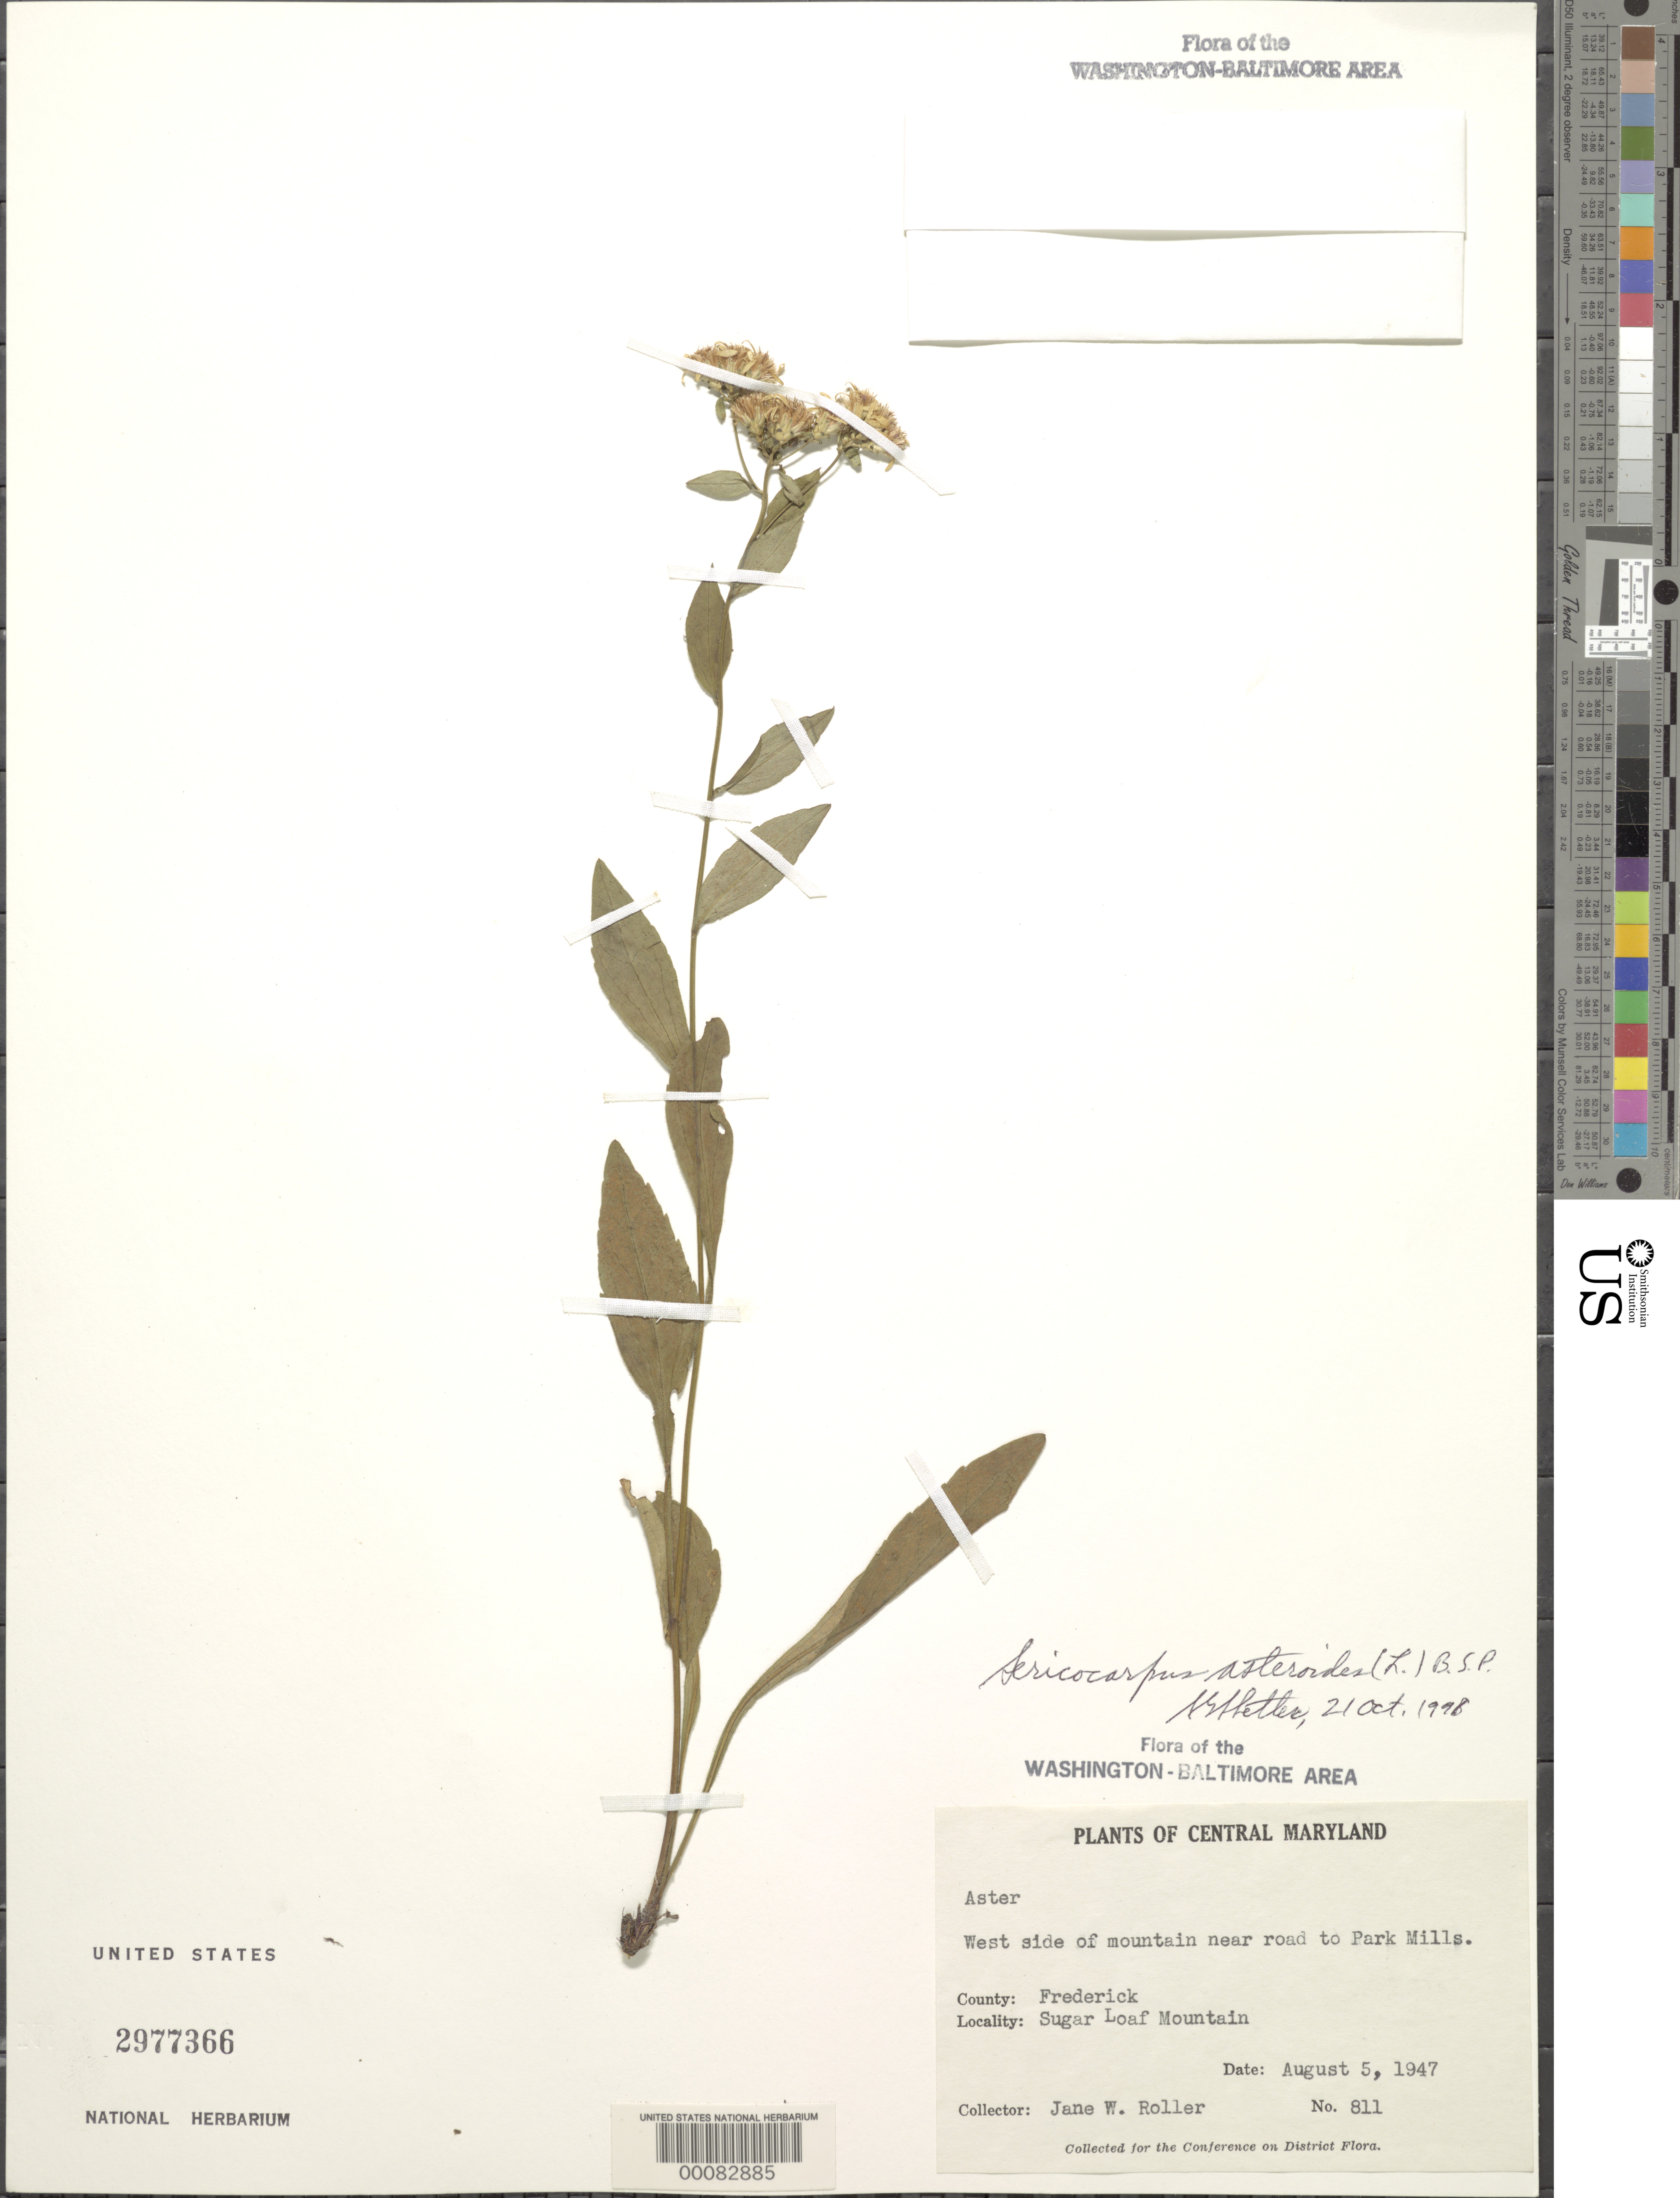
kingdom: Plantae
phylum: Tracheophyta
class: Magnoliopsida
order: Asterales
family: Asteraceae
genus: Sericocarpus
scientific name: Sericocarpus asteroides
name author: (L.) Britton, Stearns & Poggenb.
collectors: J. W. Roller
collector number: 811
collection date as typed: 05 Aug 1947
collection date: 1947-08-05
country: United States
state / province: Maryland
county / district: Frederick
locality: West side of Sugar Loaf Mountain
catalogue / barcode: US 2977366